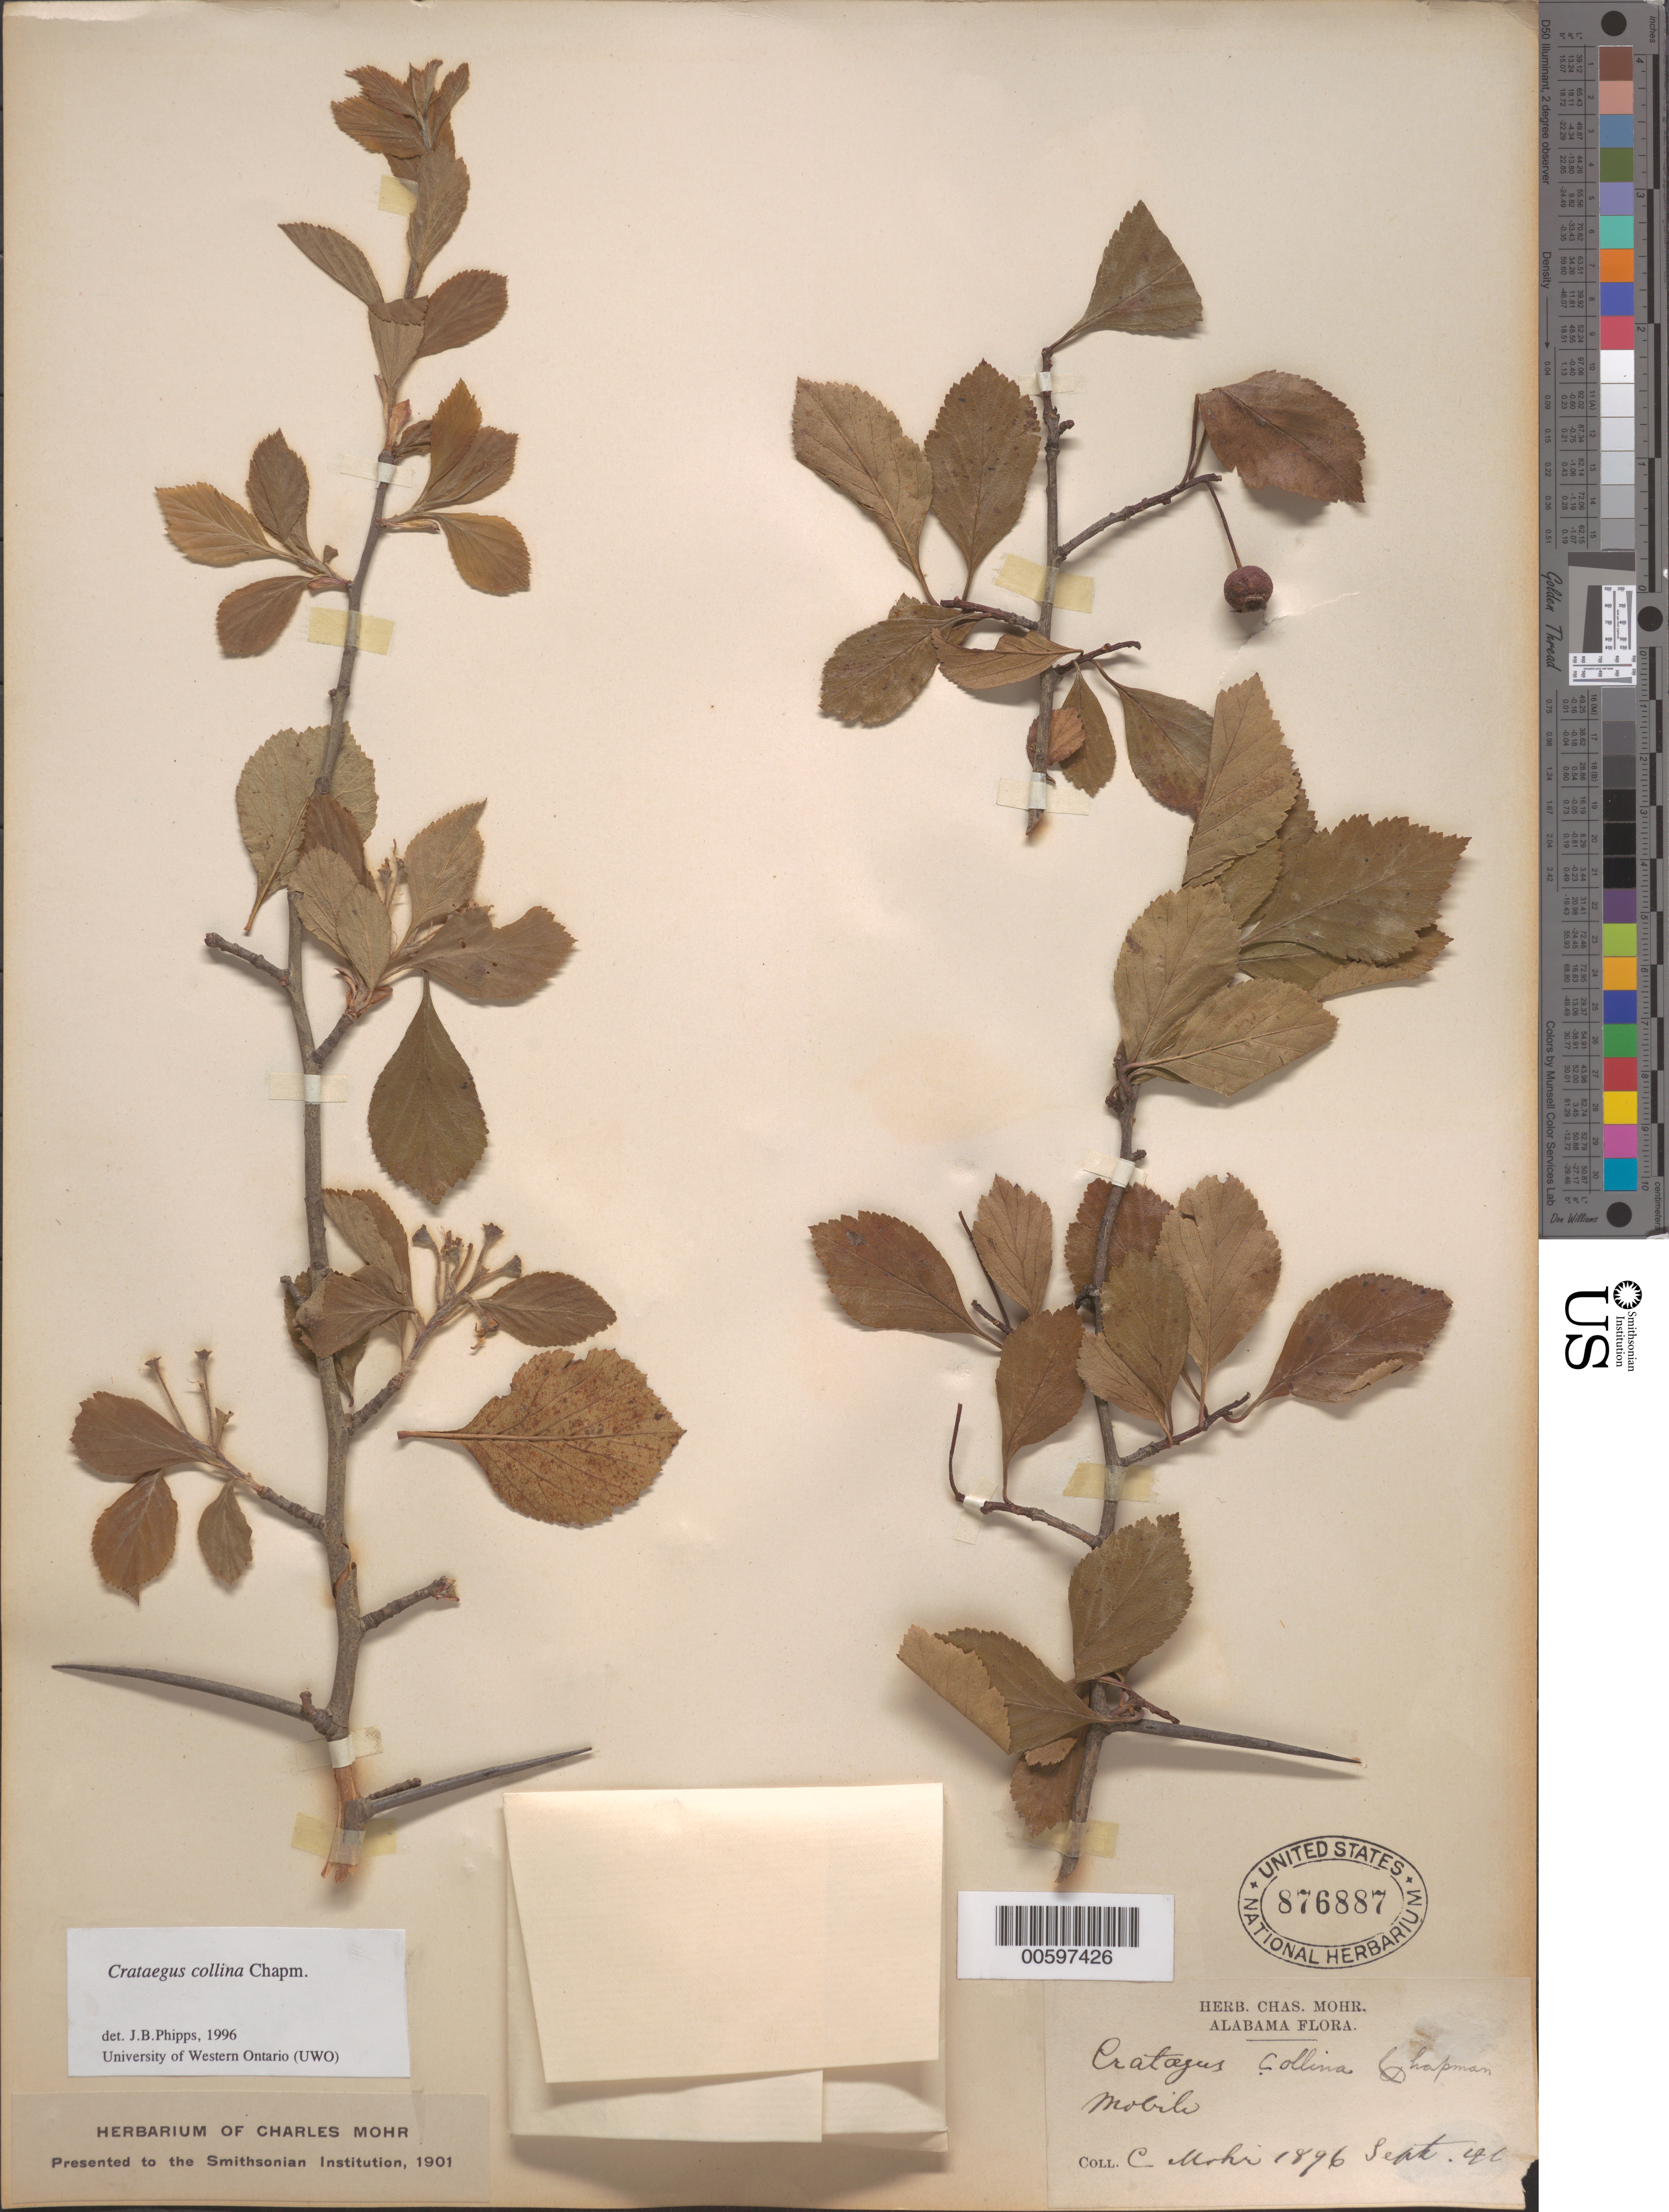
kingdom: Plantae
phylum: Tracheophyta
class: Magnoliopsida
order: Rosales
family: Rosaceae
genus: Crataegus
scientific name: Crataegus collina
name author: Chapm.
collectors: C. T. Mohr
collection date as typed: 19 Sep 1896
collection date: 1896-09-19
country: United States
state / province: Alabama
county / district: Mobile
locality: Mobile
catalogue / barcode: US 876887